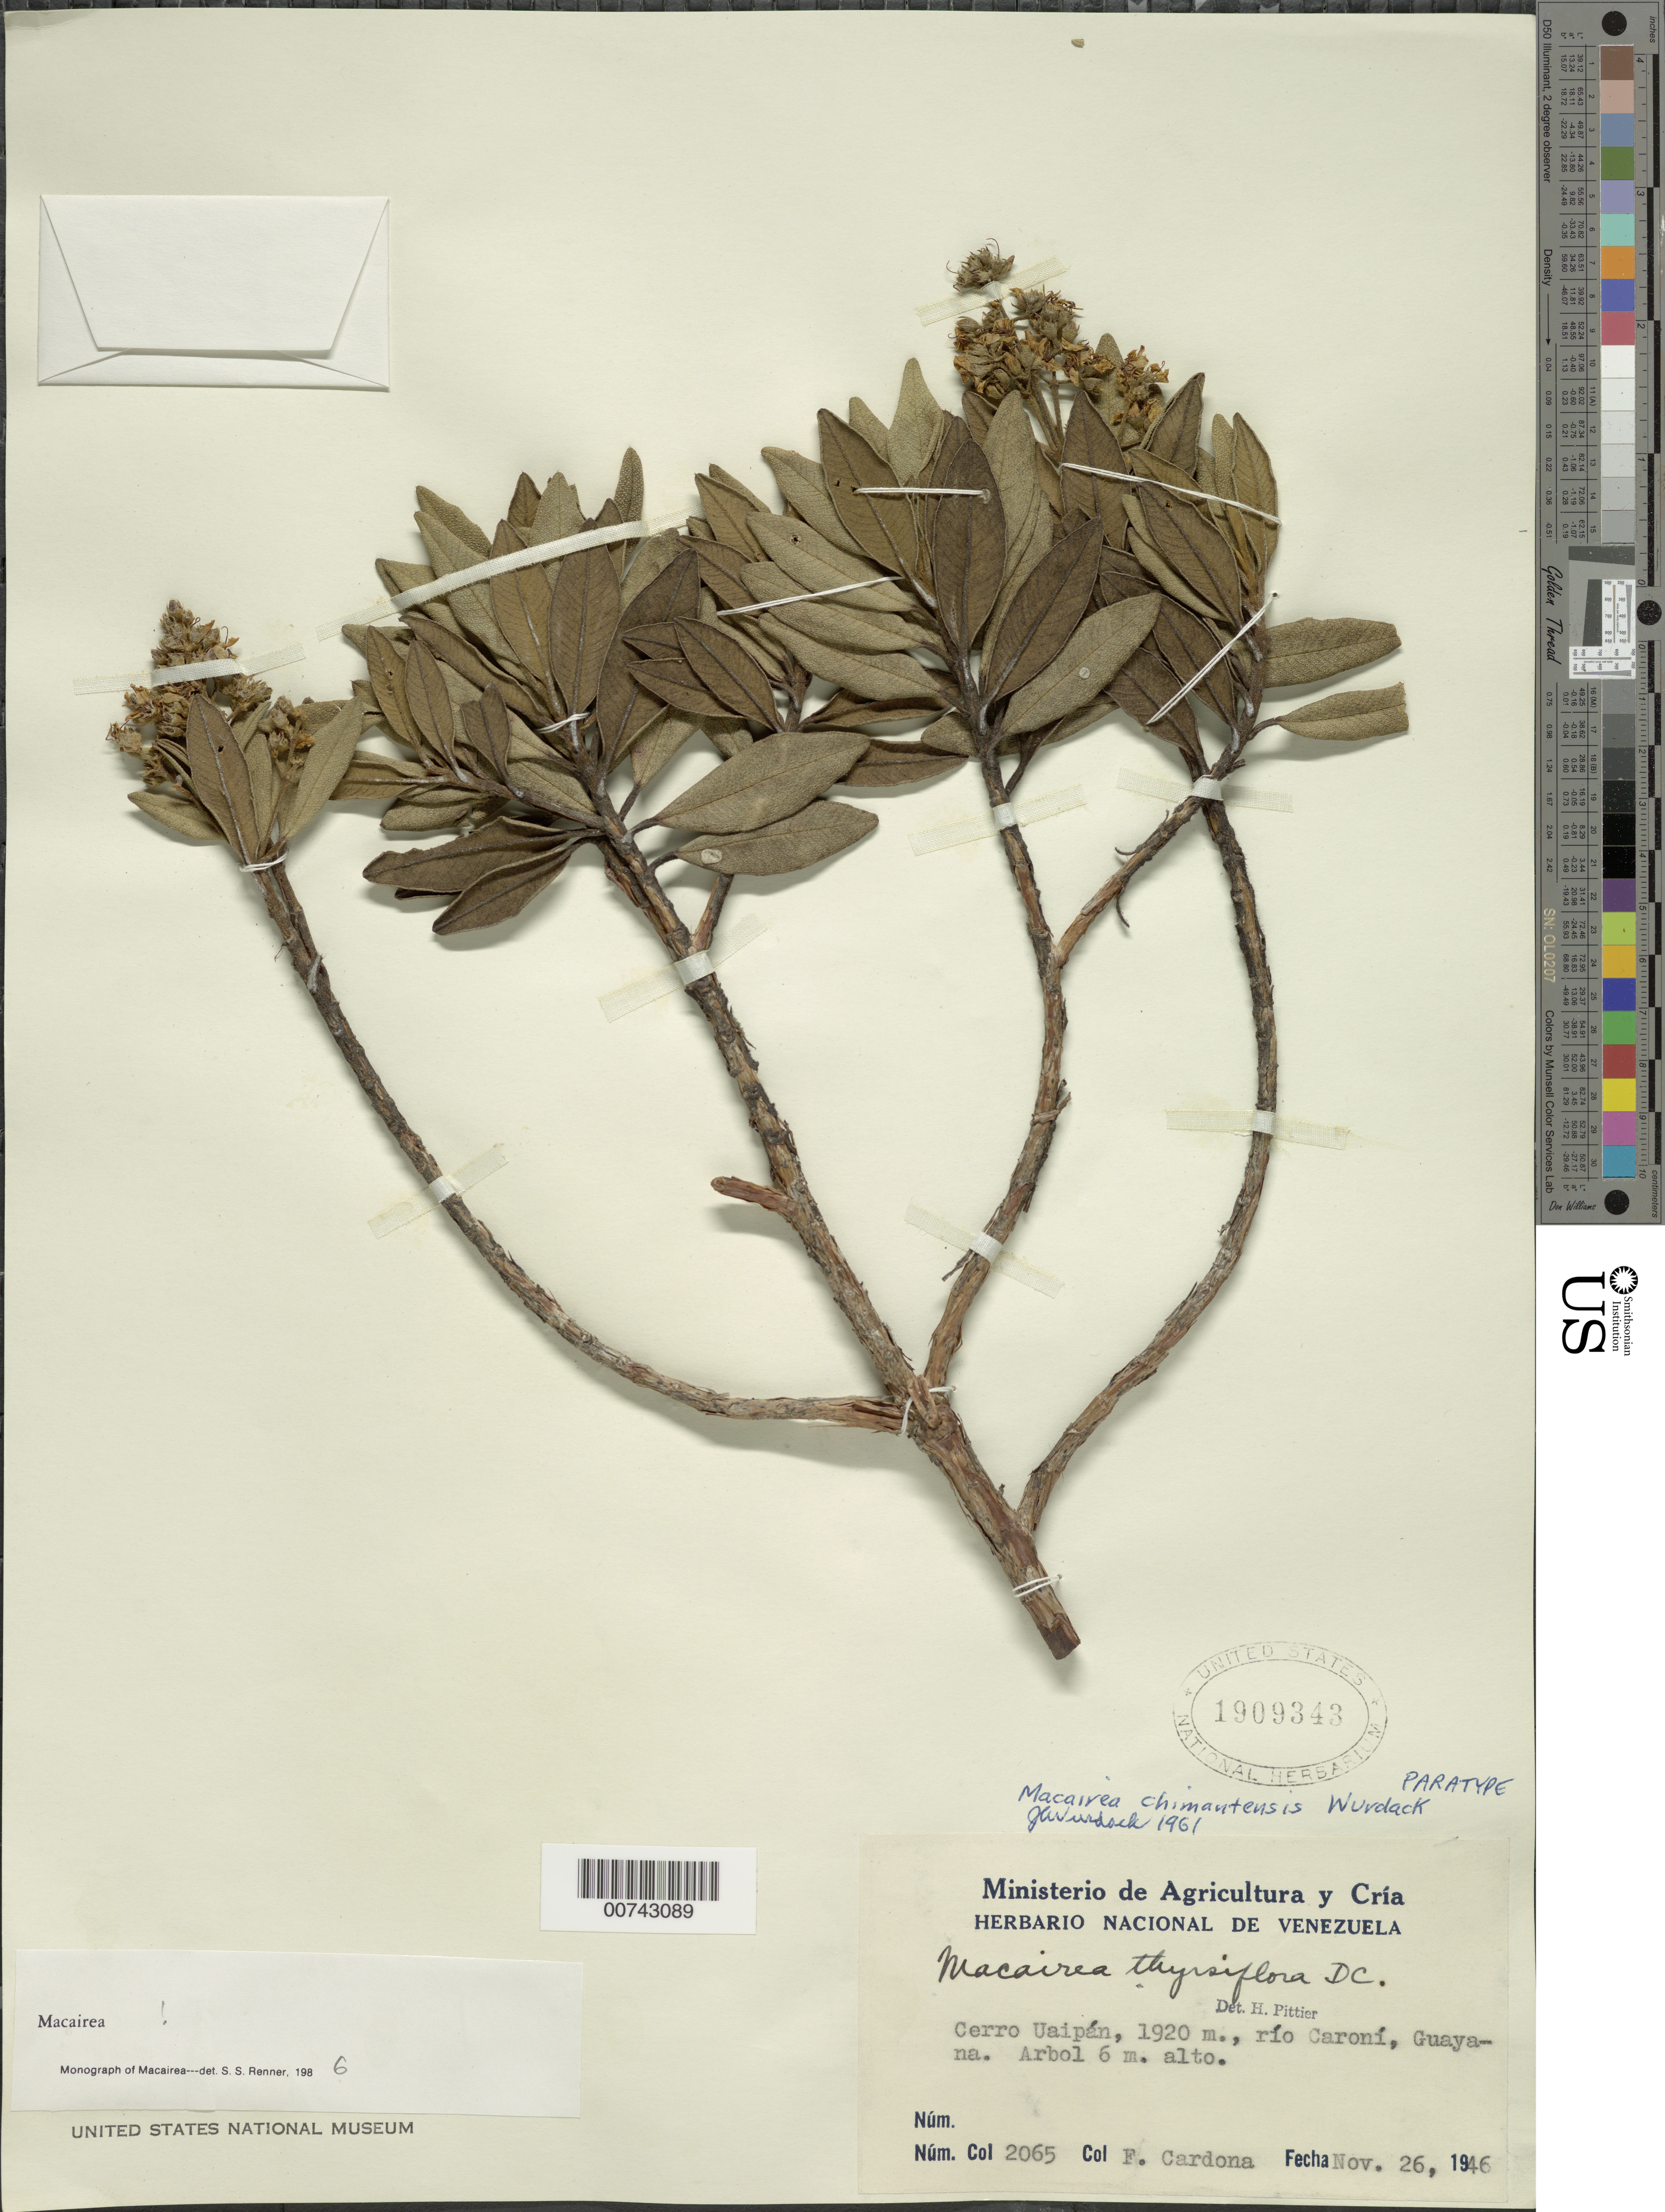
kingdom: Plantae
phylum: Tracheophyta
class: Magnoliopsida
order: Myrtales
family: Melastomataceae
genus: Macairea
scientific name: Macairea chimantensis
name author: Wurdack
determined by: Wurdack, John J., (US), US (UNITED STATES)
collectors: F. Cardona Puig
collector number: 2065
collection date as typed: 26-Nov-46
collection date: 1946-11-26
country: Venezuela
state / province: Bolívar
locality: Cerro Uaipán, Río Caroní; Guayana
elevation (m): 1920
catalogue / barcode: US 1909343